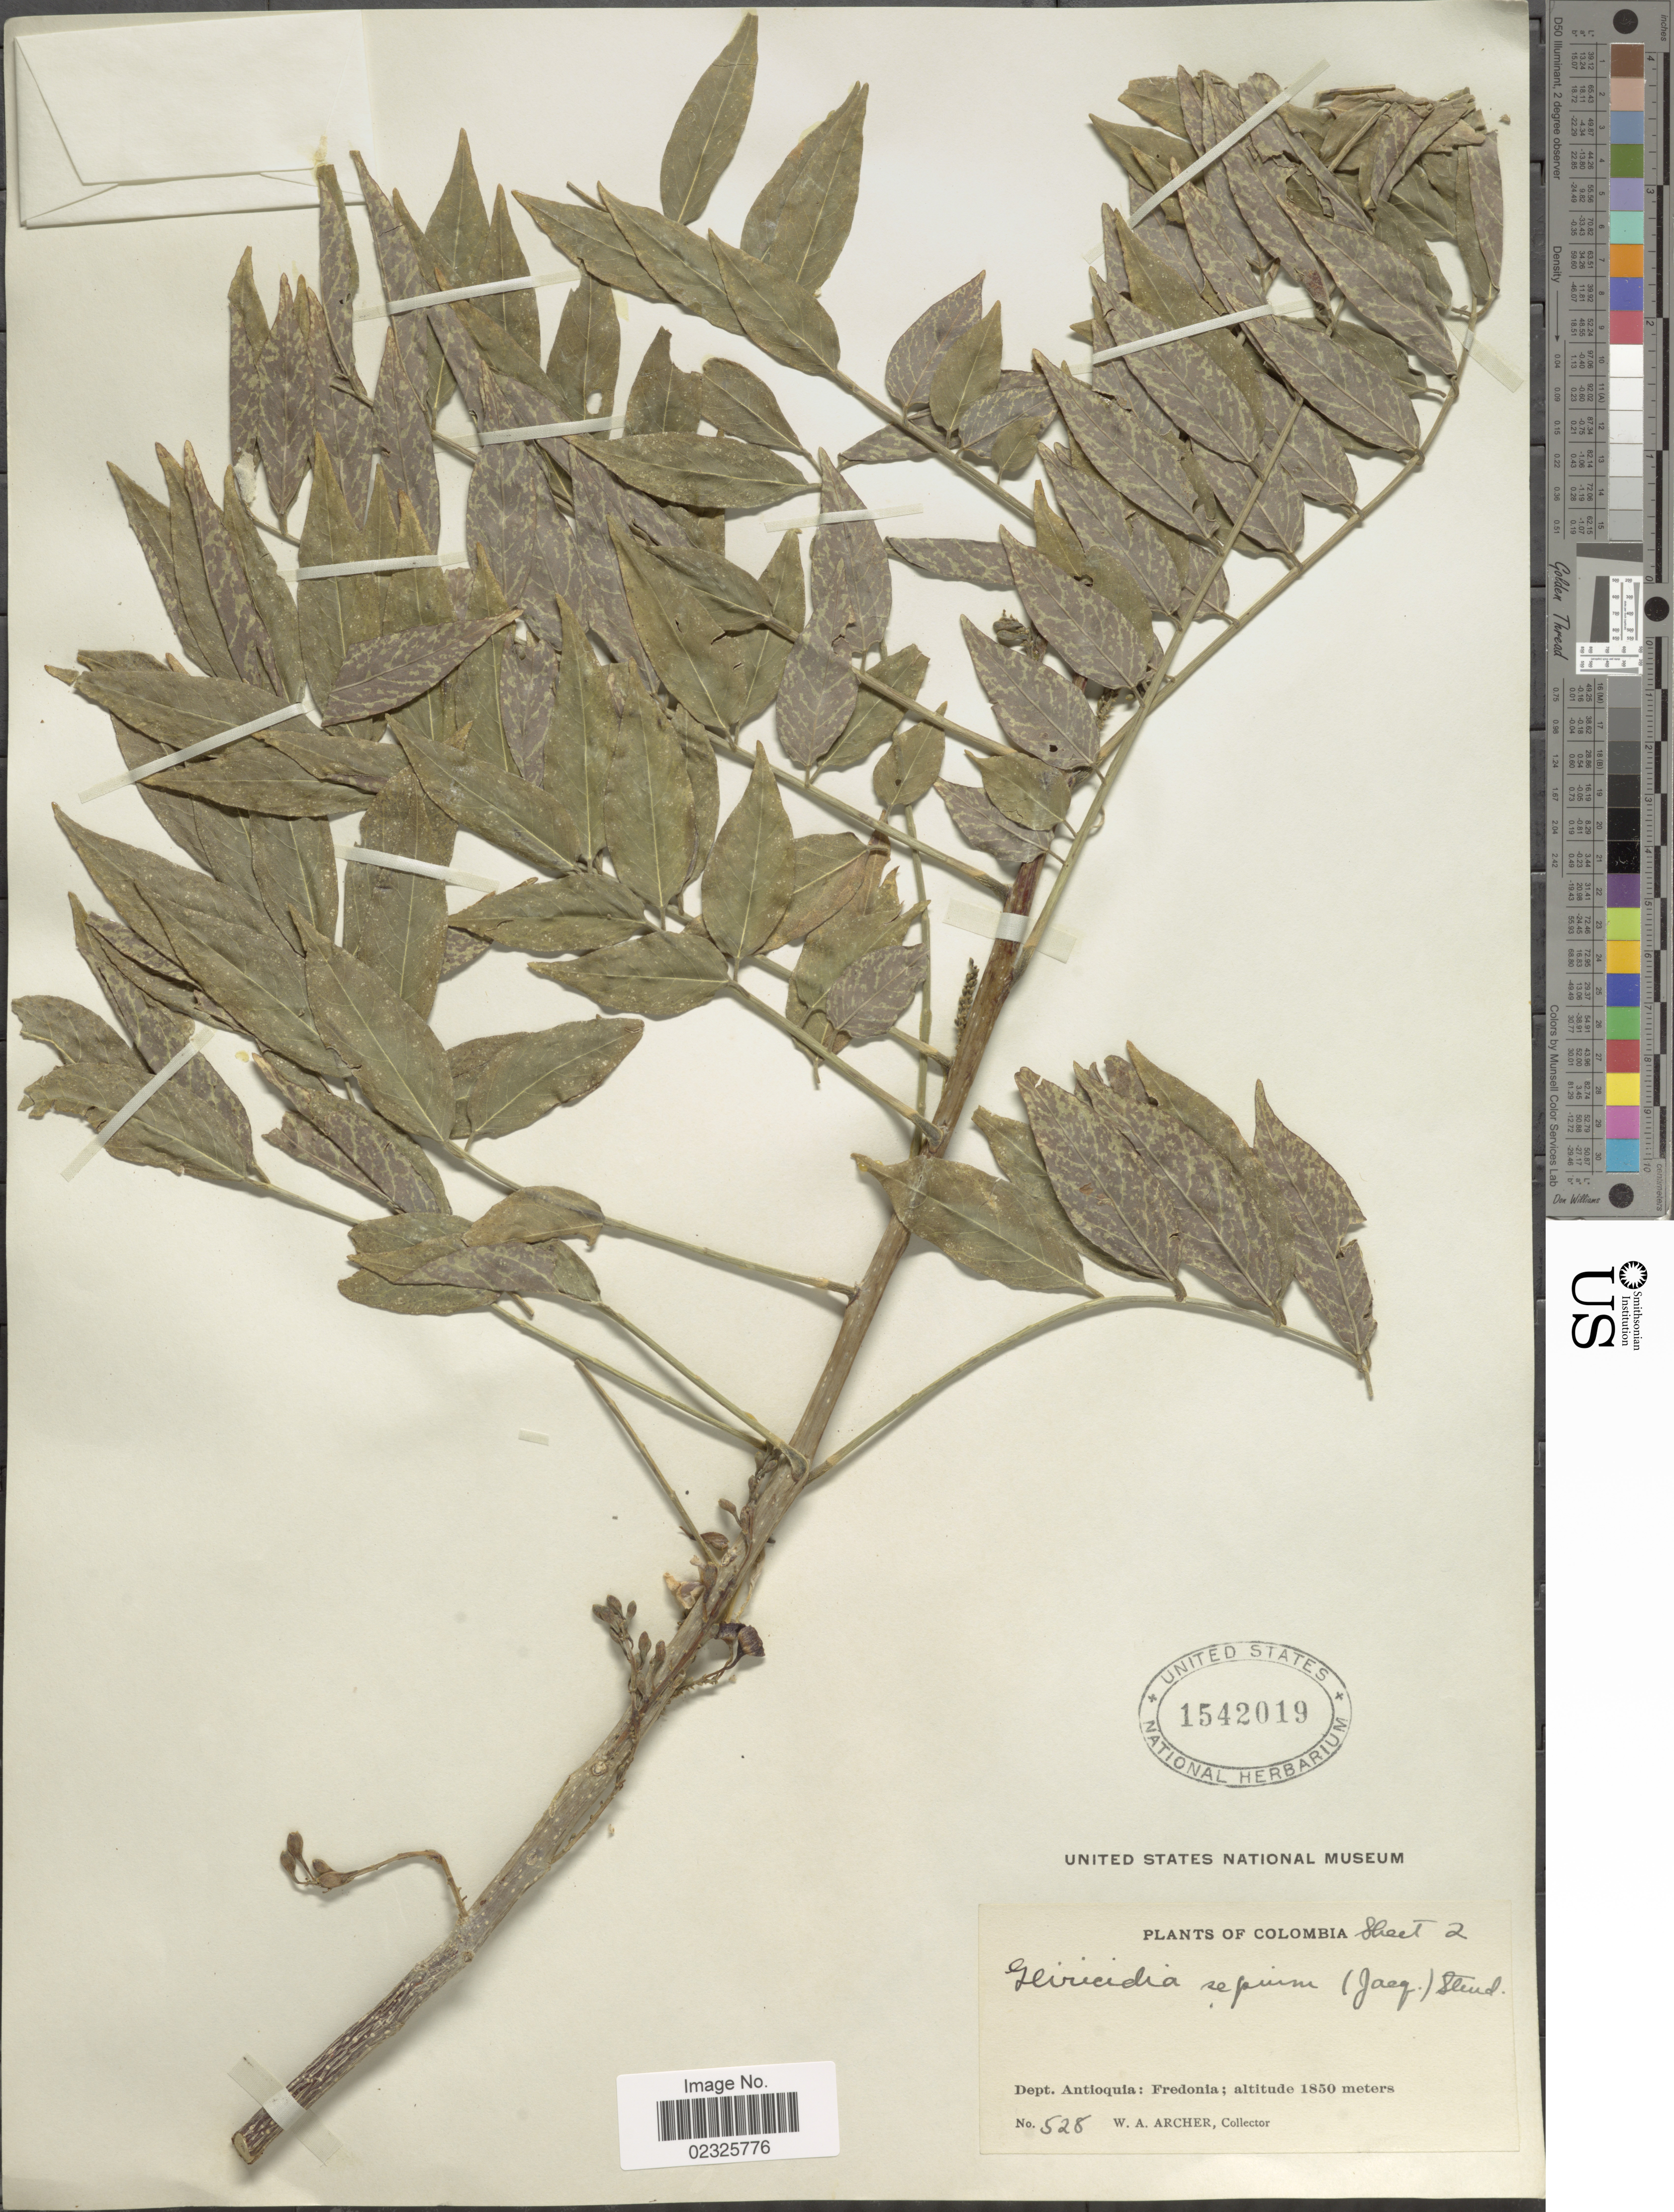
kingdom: Plantae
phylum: Tracheophyta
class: Magnoliopsida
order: Fabales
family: Fabaceae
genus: Gliricidia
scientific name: Gliricidia sepium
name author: (Jacq.) Kunth ex Walp.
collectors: W. A. Archer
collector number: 528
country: Colombia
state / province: Antioquia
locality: Dept. Antioquia: Fredonia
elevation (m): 1850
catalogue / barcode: US 1542019